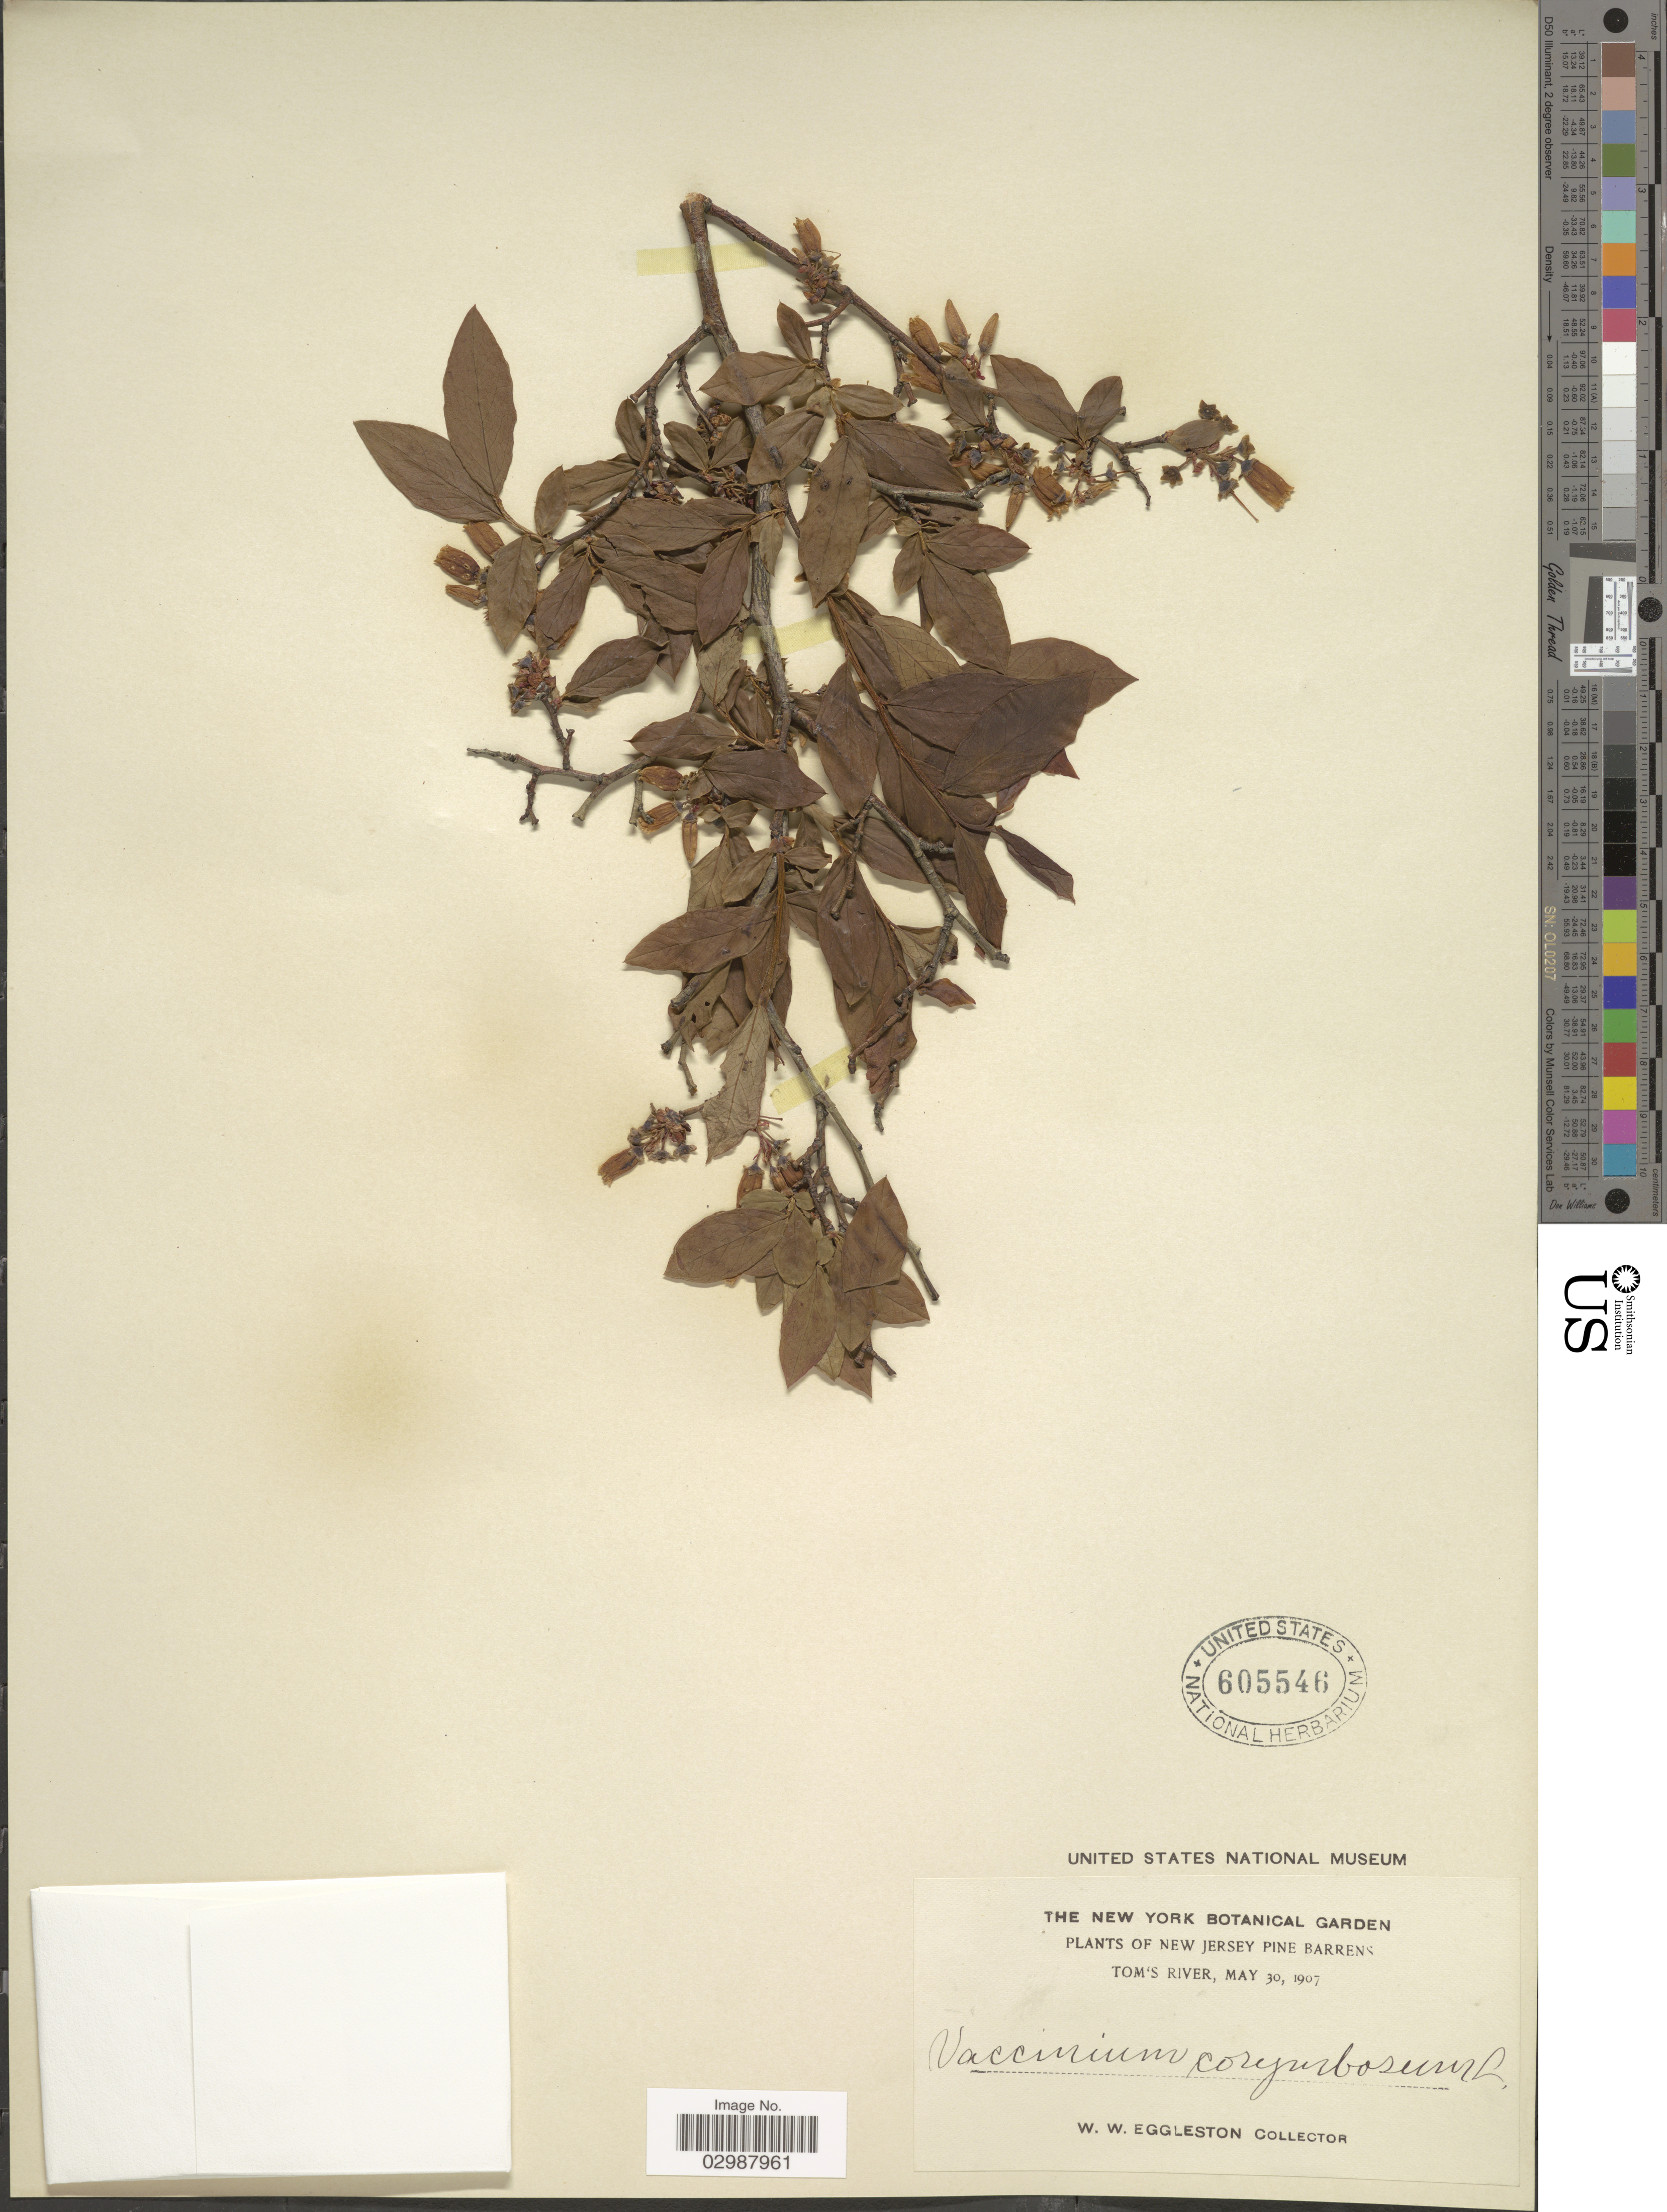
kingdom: Plantae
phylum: Tracheophyta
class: Magnoliopsida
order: Ericales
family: Ericaceae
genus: Vaccinium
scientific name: Vaccinium corymbosum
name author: L.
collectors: W. W. Eggleston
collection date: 1907-05-30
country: United States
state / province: New Jersey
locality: New Jersey Pine Barrens Tom's River.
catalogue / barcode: US 605546